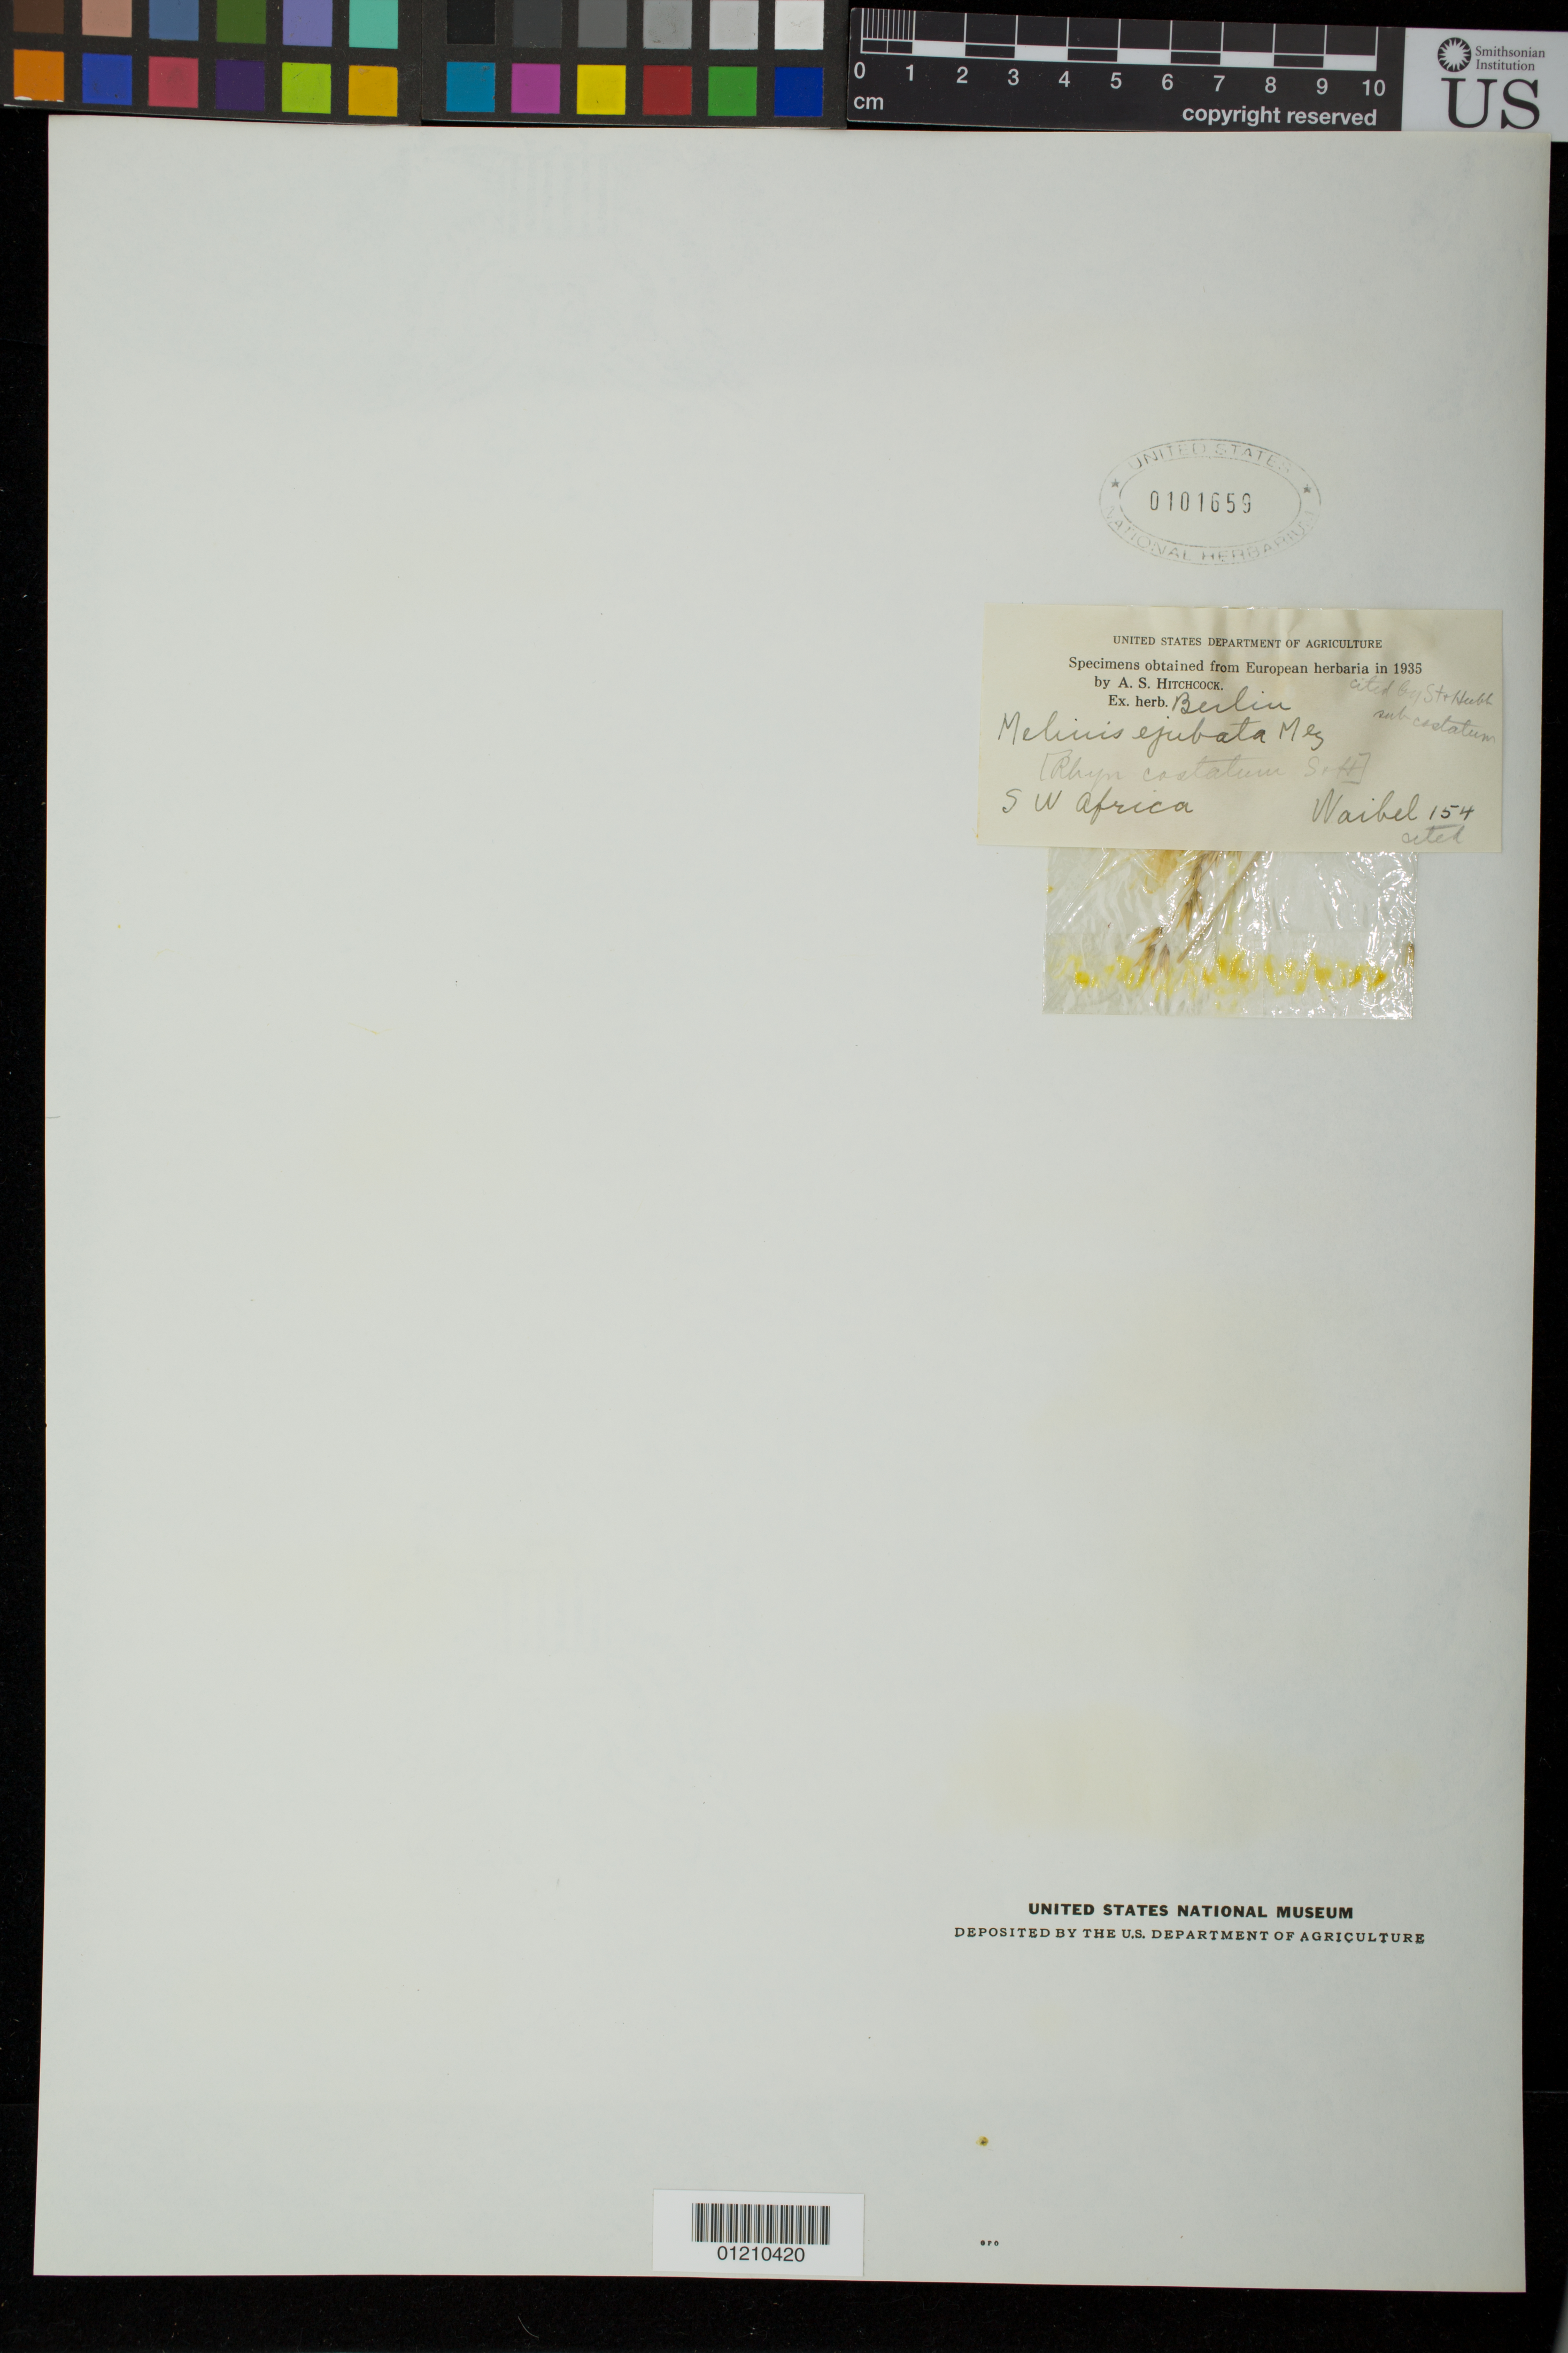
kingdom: Plantae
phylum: Tracheophyta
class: Liliopsida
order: Poales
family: Poaceae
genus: Melinis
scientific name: Melinis ejubata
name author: Mez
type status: Syntype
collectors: L. Waibel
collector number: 154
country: Namibia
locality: South West Africa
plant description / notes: Fragmentary material of type specimen ex herb.Berlin.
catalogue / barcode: US 101659